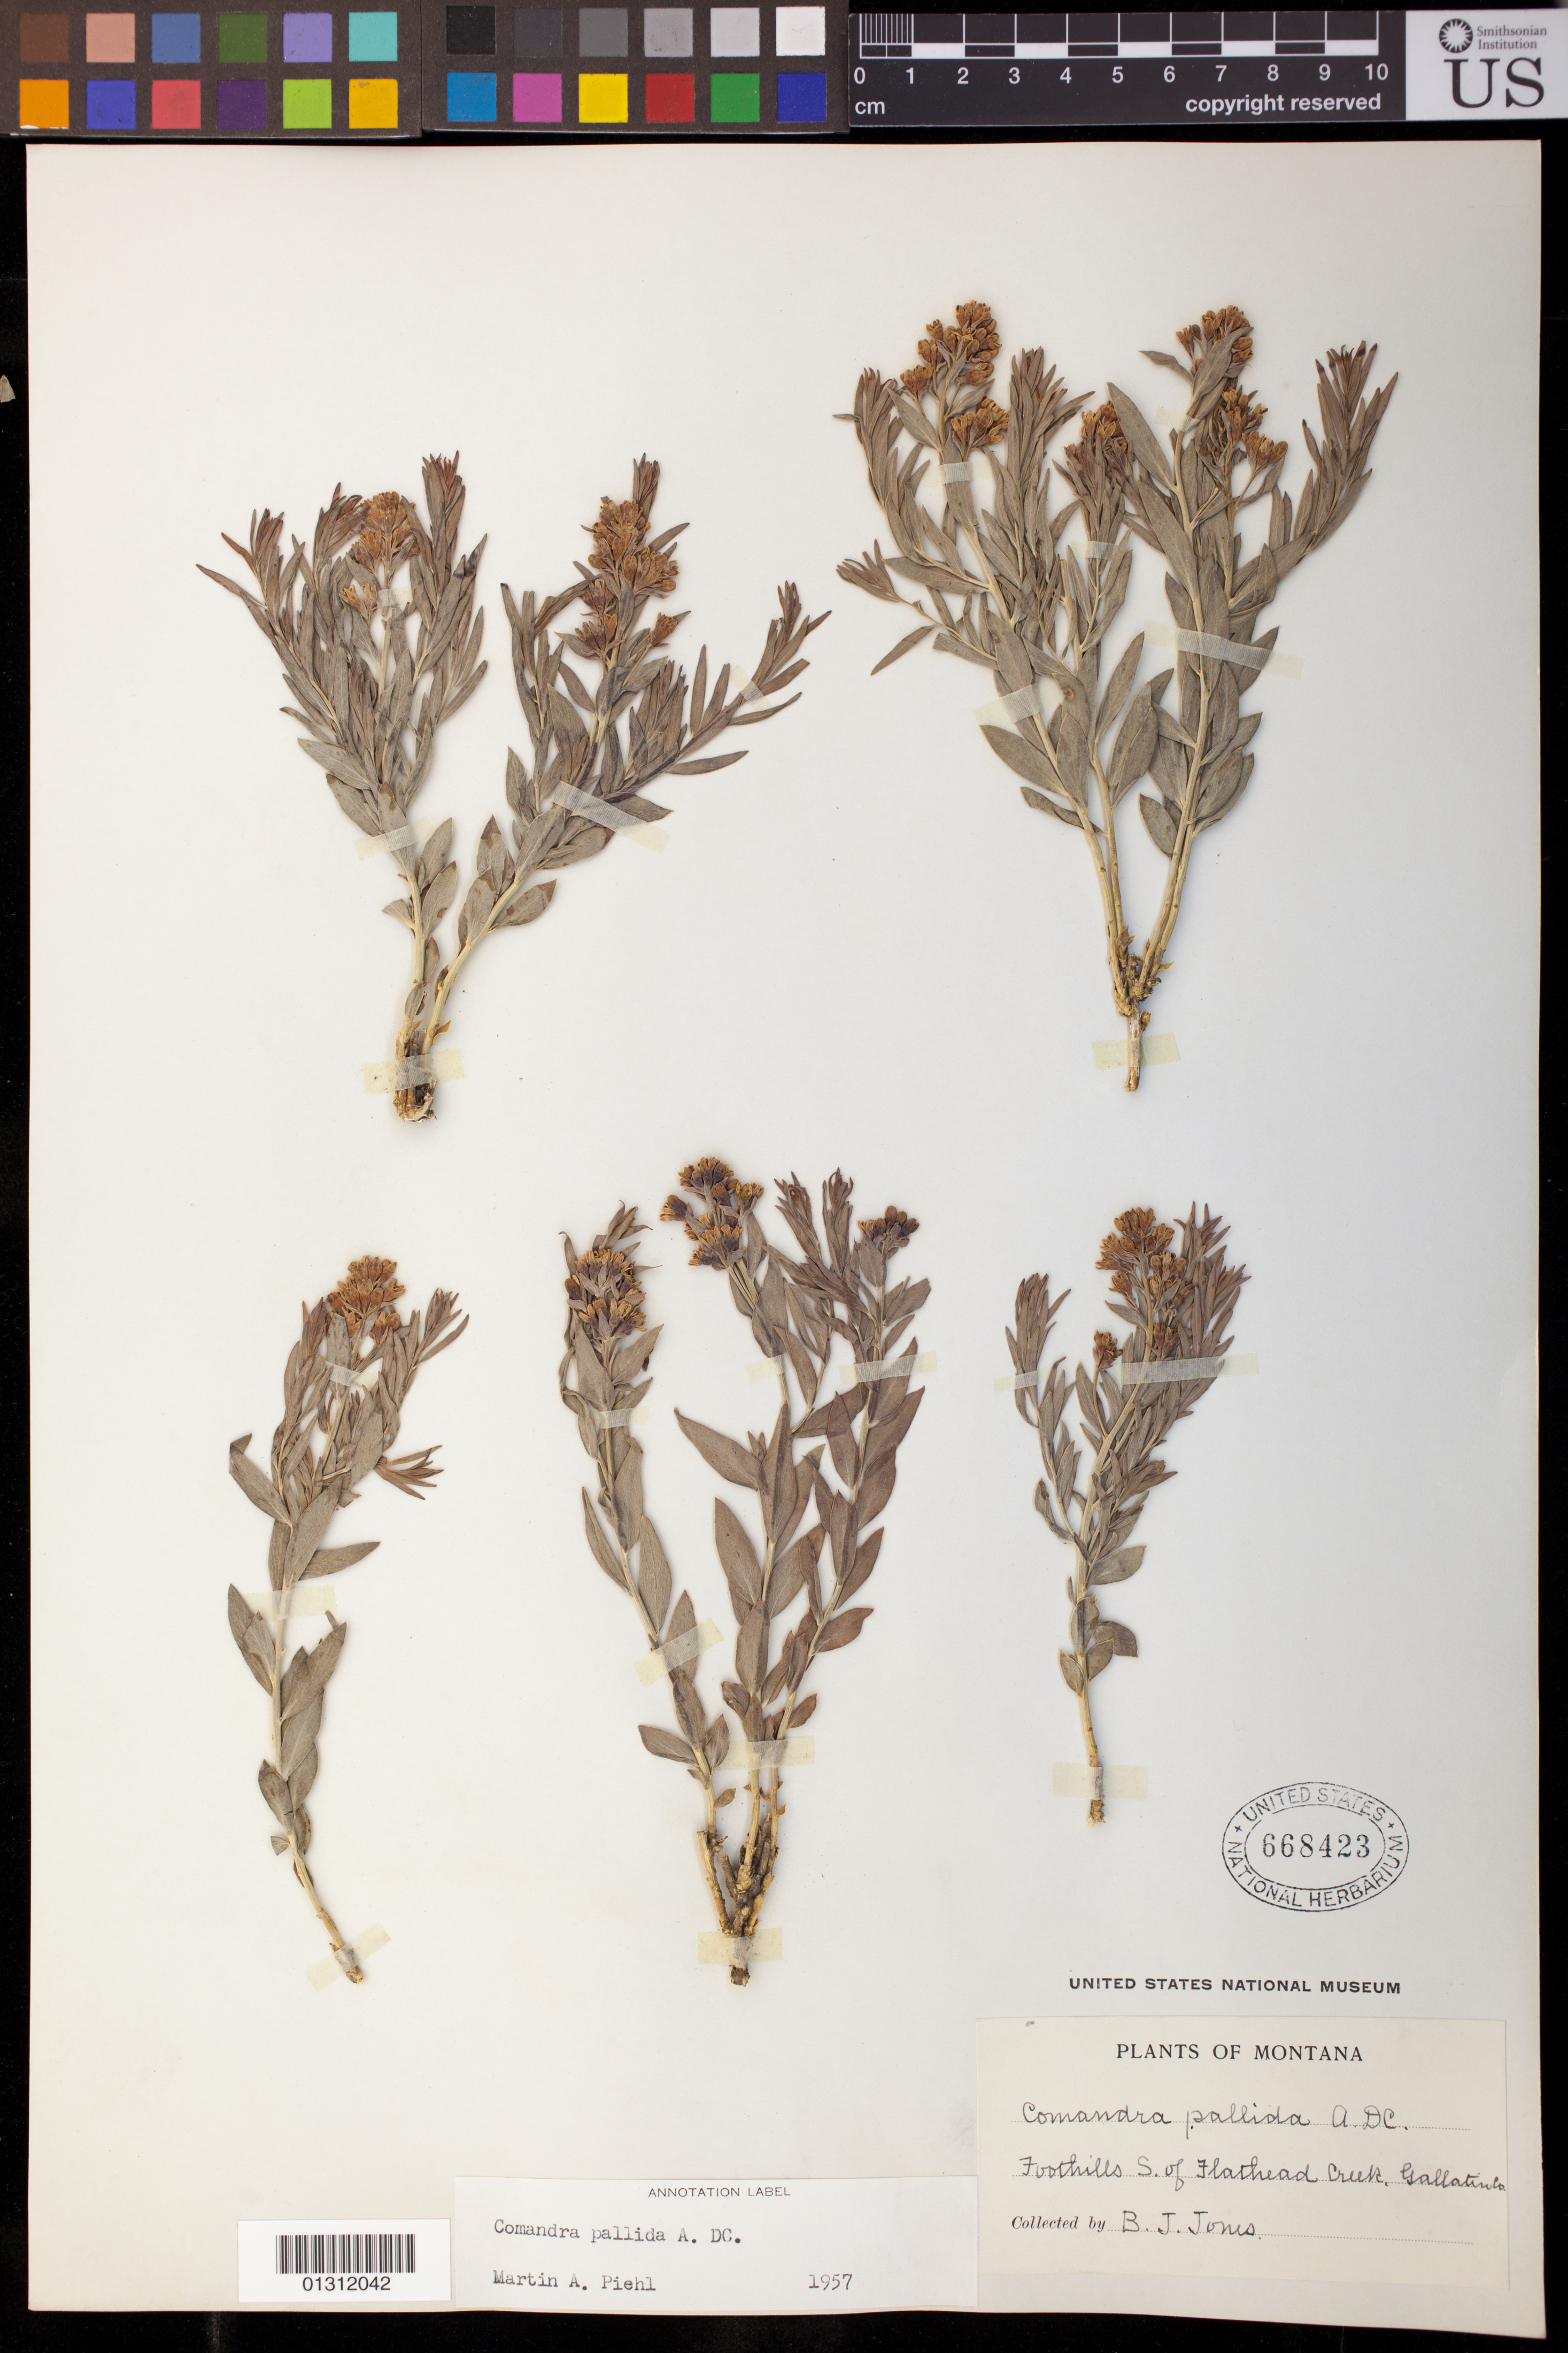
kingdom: Plantae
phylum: Tracheophyta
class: Magnoliopsida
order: Santalales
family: Comandraceae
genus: Comandra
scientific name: Comandra pallida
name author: A. DC.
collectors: B. Jones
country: United States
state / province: Montana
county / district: Gallatin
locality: Foothills S. of Flathead Creek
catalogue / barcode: US 668423